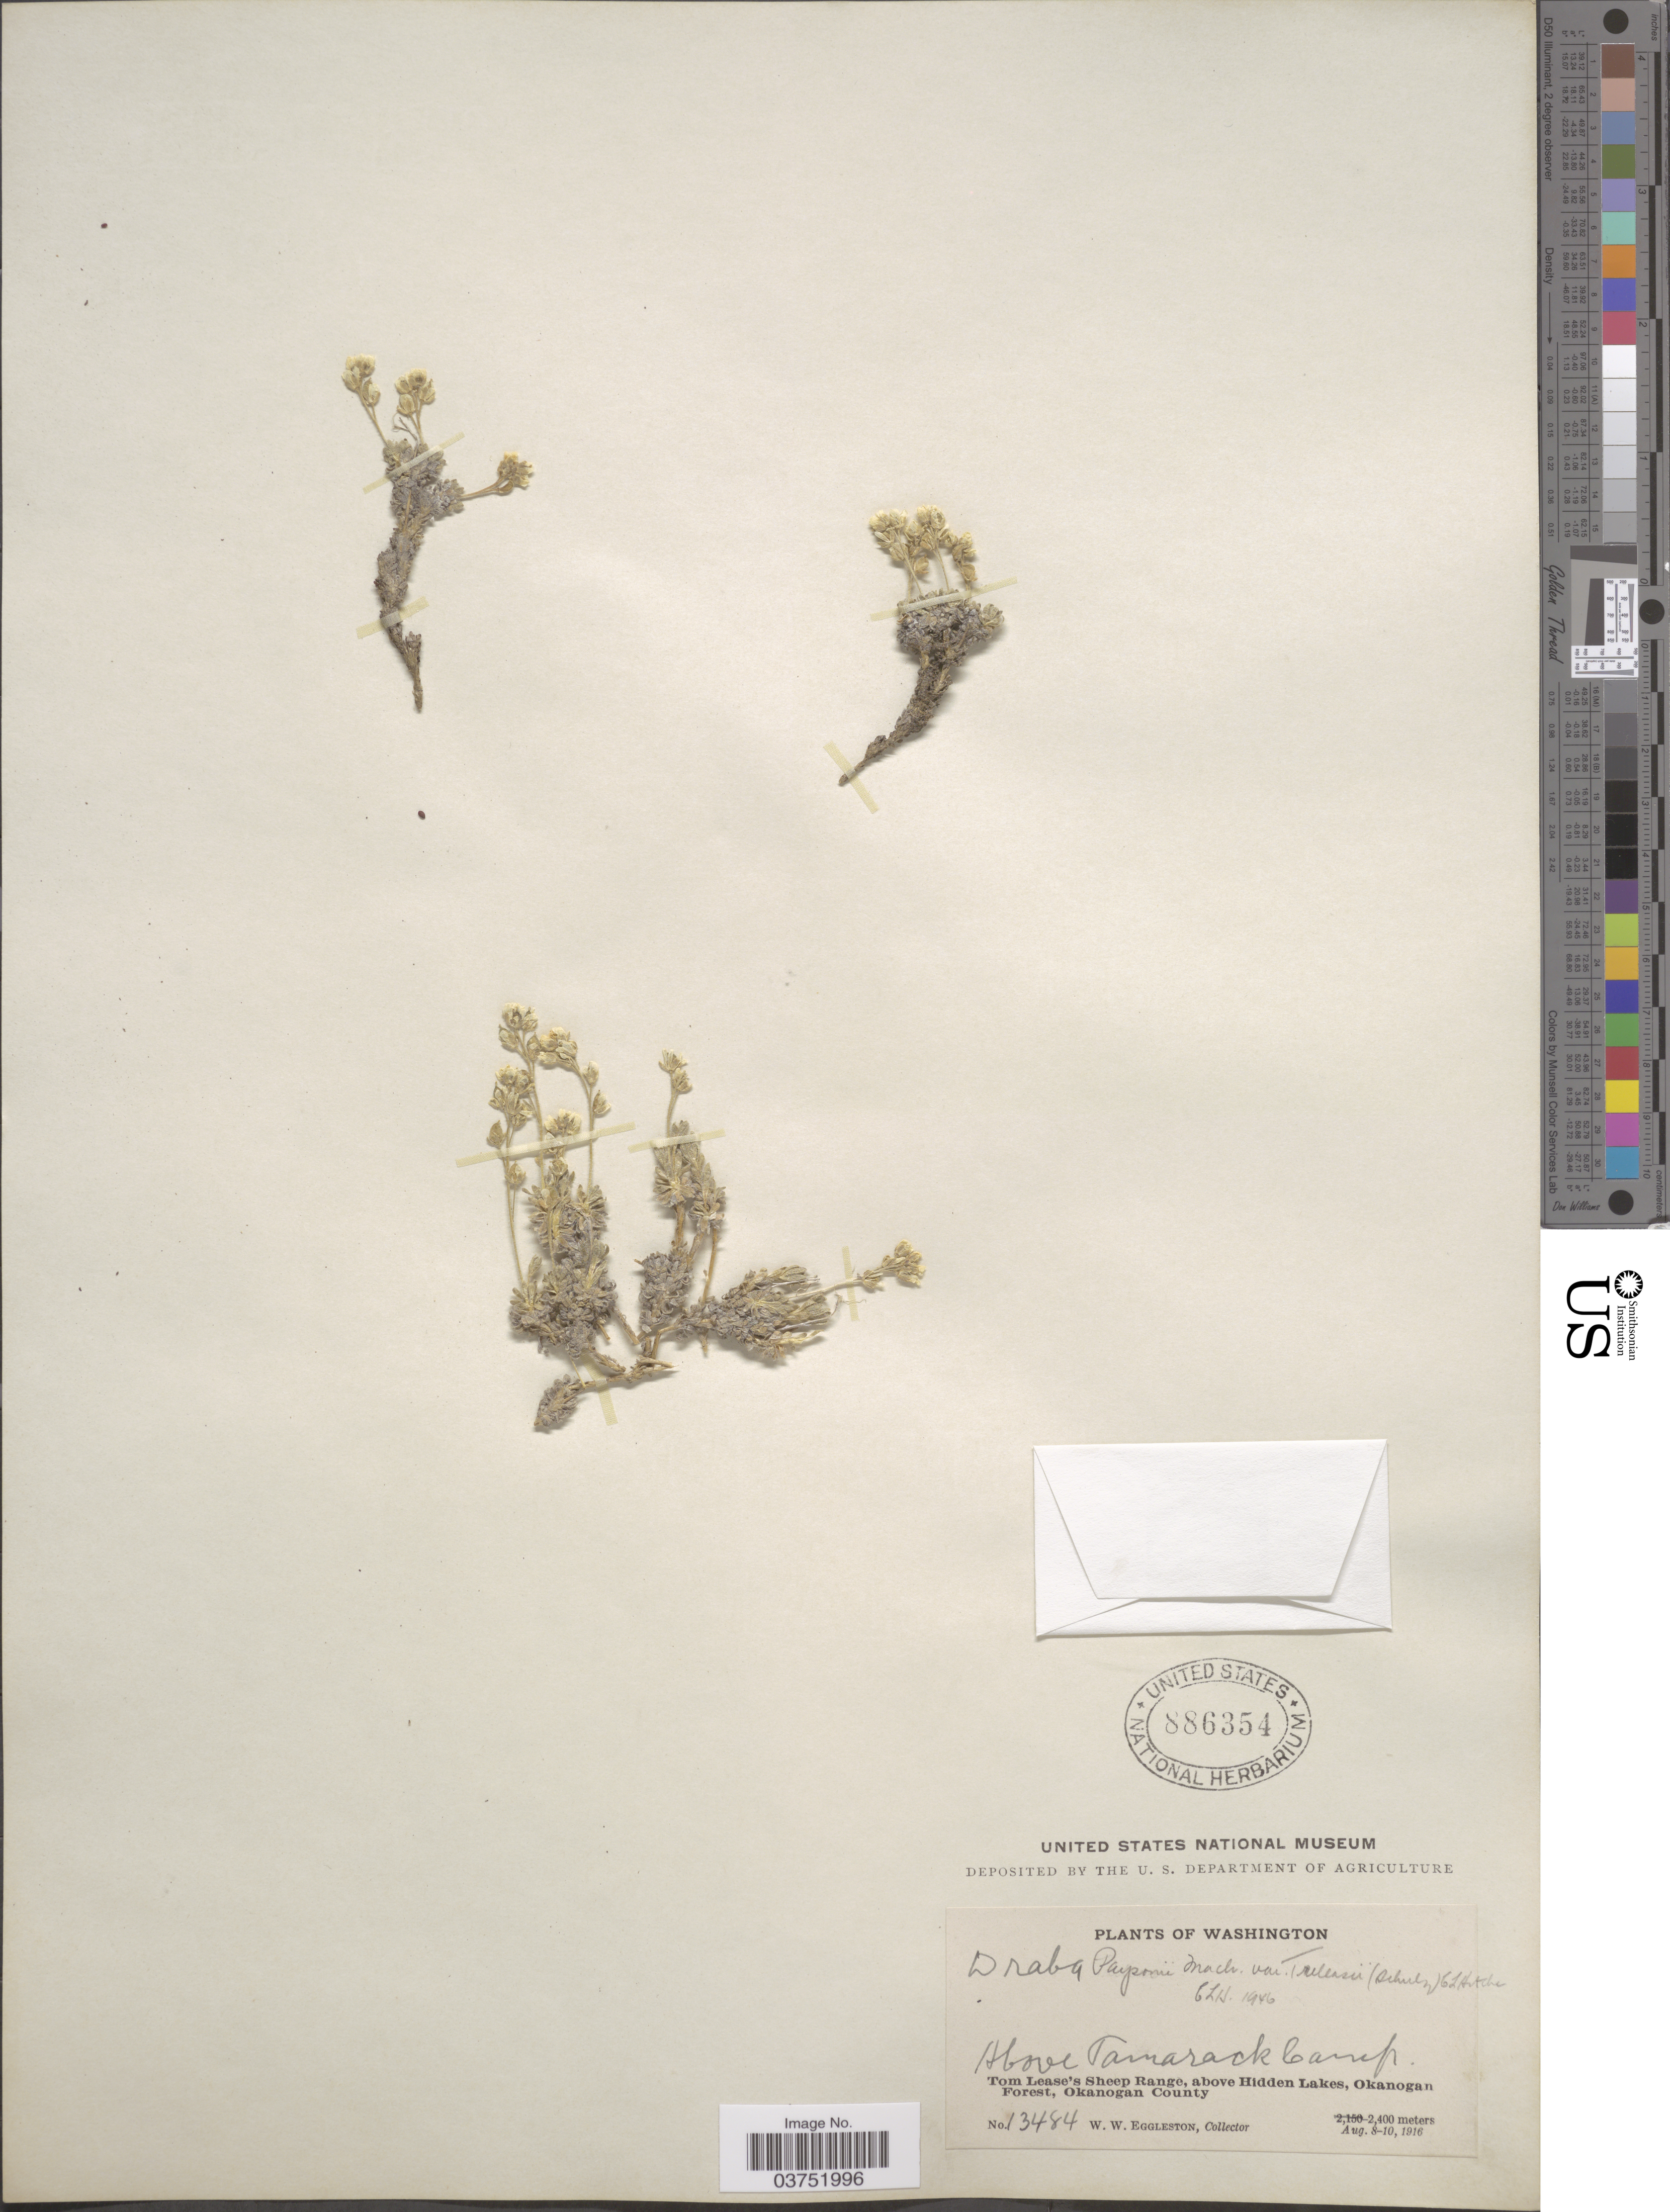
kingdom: Plantae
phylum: Tracheophyta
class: Magnoliopsida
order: Brassicales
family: Brassicaceae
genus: Draba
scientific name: Draba novolympica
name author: Payson & H. St. John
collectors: W. W. Eggleston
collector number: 13484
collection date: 1916-08-08/1916-08-10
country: United States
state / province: Washington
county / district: Okanogan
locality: Above Tamarack Camp. Tom Lease's Sheep Range, above Hidden Lakes, Okanogan Forest, Okanogan County.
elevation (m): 2400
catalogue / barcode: US 886354